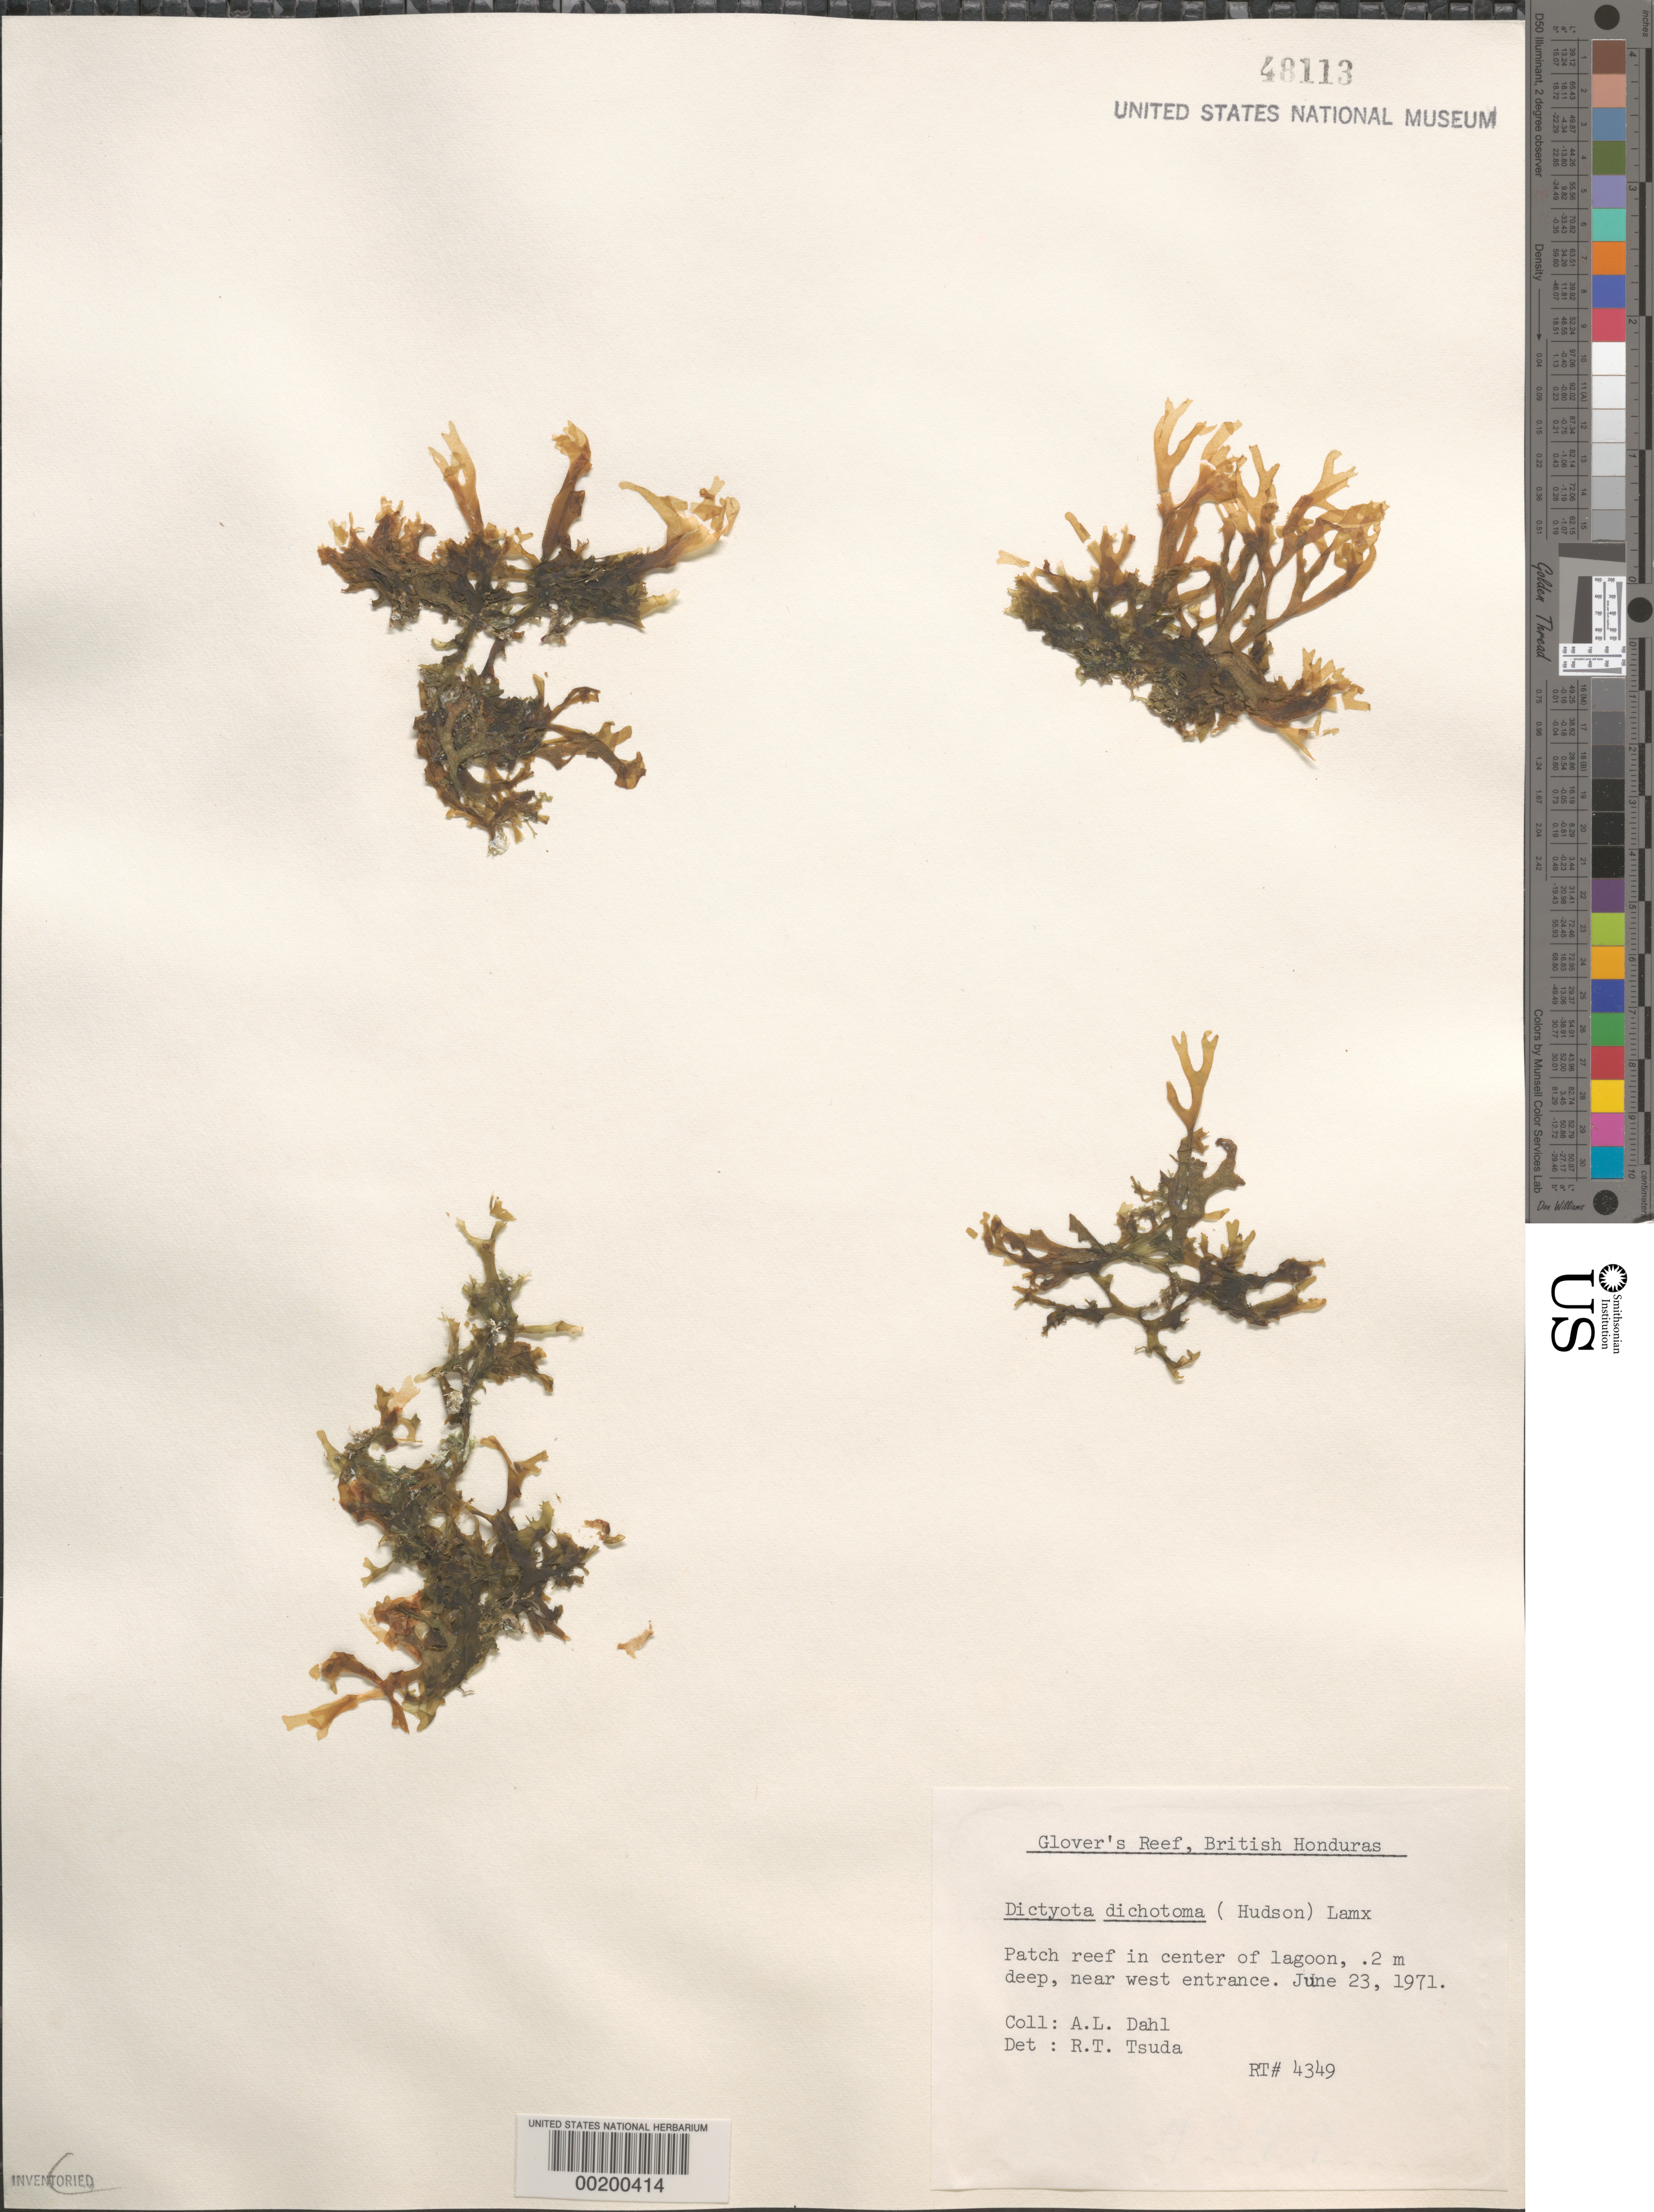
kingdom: Chromista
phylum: Ochrophyta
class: Phaeophyceae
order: Dictyotales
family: Dictyotaceae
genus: Dictyota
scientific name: Dictyota divaricata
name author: J.V.Lamouroux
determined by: Tsuda, R. T.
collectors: A. Dahl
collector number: Rt 4349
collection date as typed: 23 Jun 1971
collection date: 1971-06-23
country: Belize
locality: Glover's Reef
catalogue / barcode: US 48113